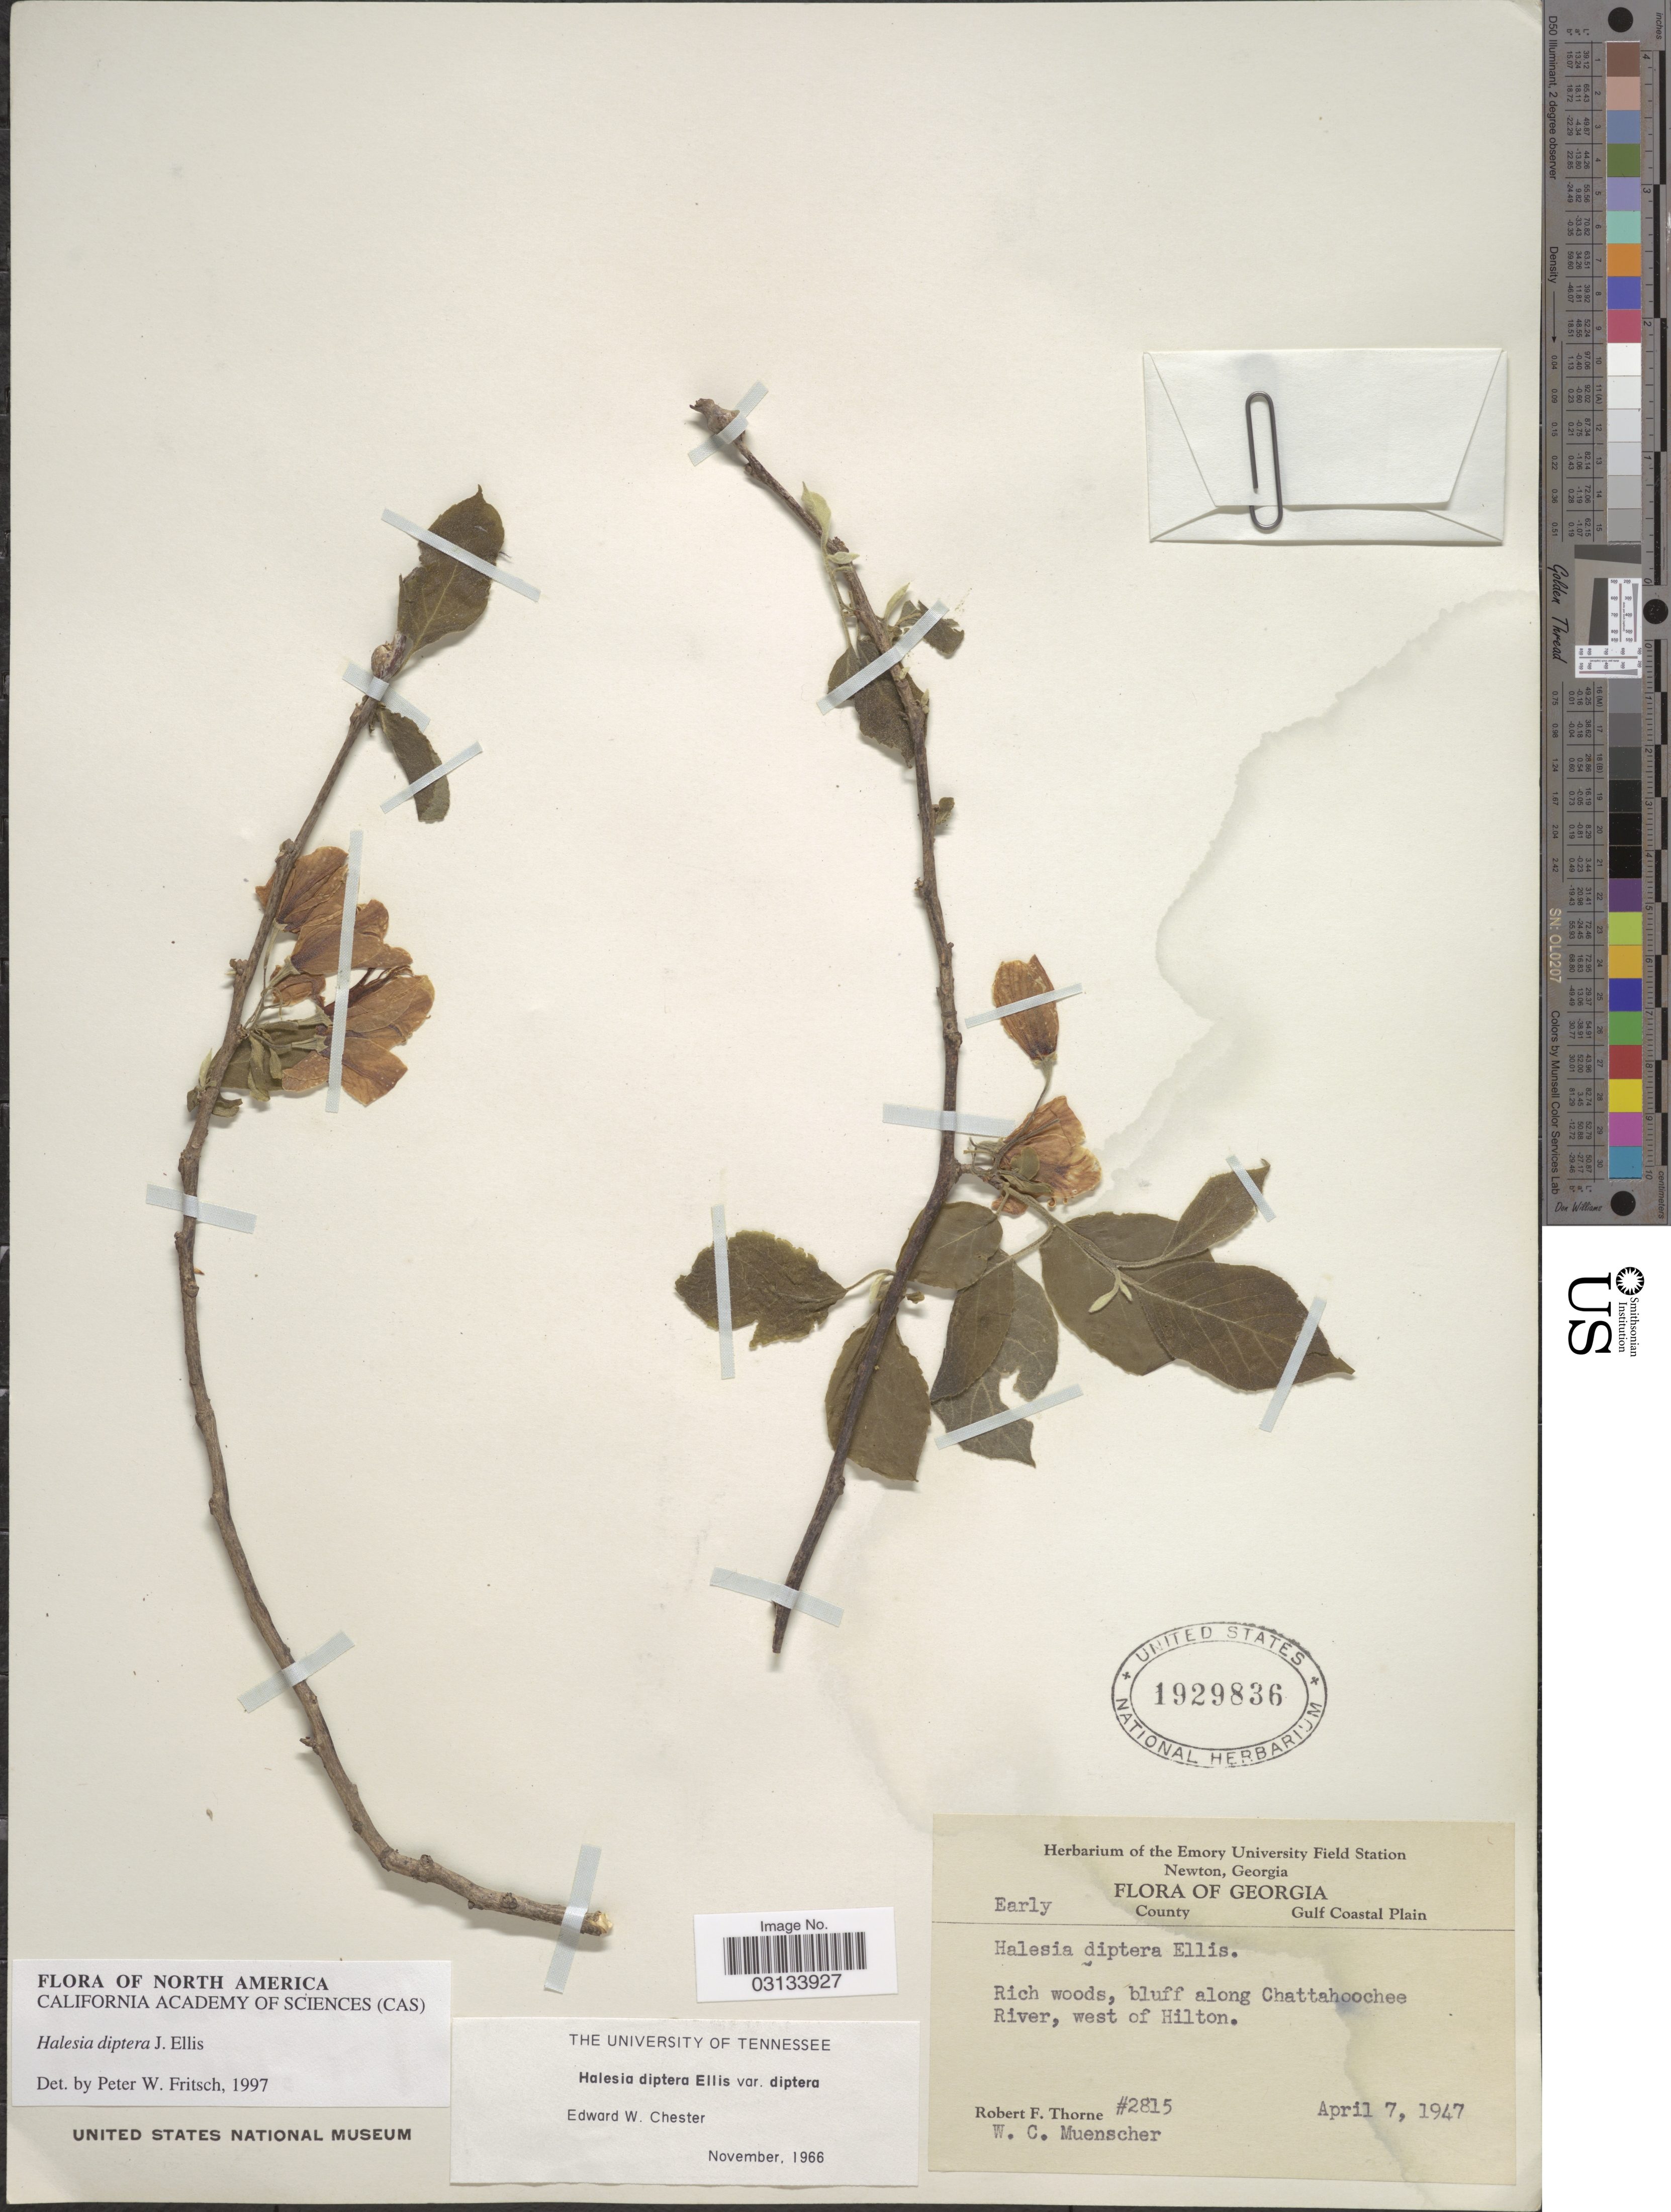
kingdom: Plantae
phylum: Tracheophyta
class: Magnoliopsida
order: Ericales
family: Styracaceae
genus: Halesia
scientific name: Halesia diptera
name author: J. Ellis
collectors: R. F. Thorne & W. Muenscher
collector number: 2815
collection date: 1947-04-07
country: United States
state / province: Georgia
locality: Early County. Gulf Coastal Plain. Bluff along Chattahoochee River, west of Hilton.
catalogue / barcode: US 1929836